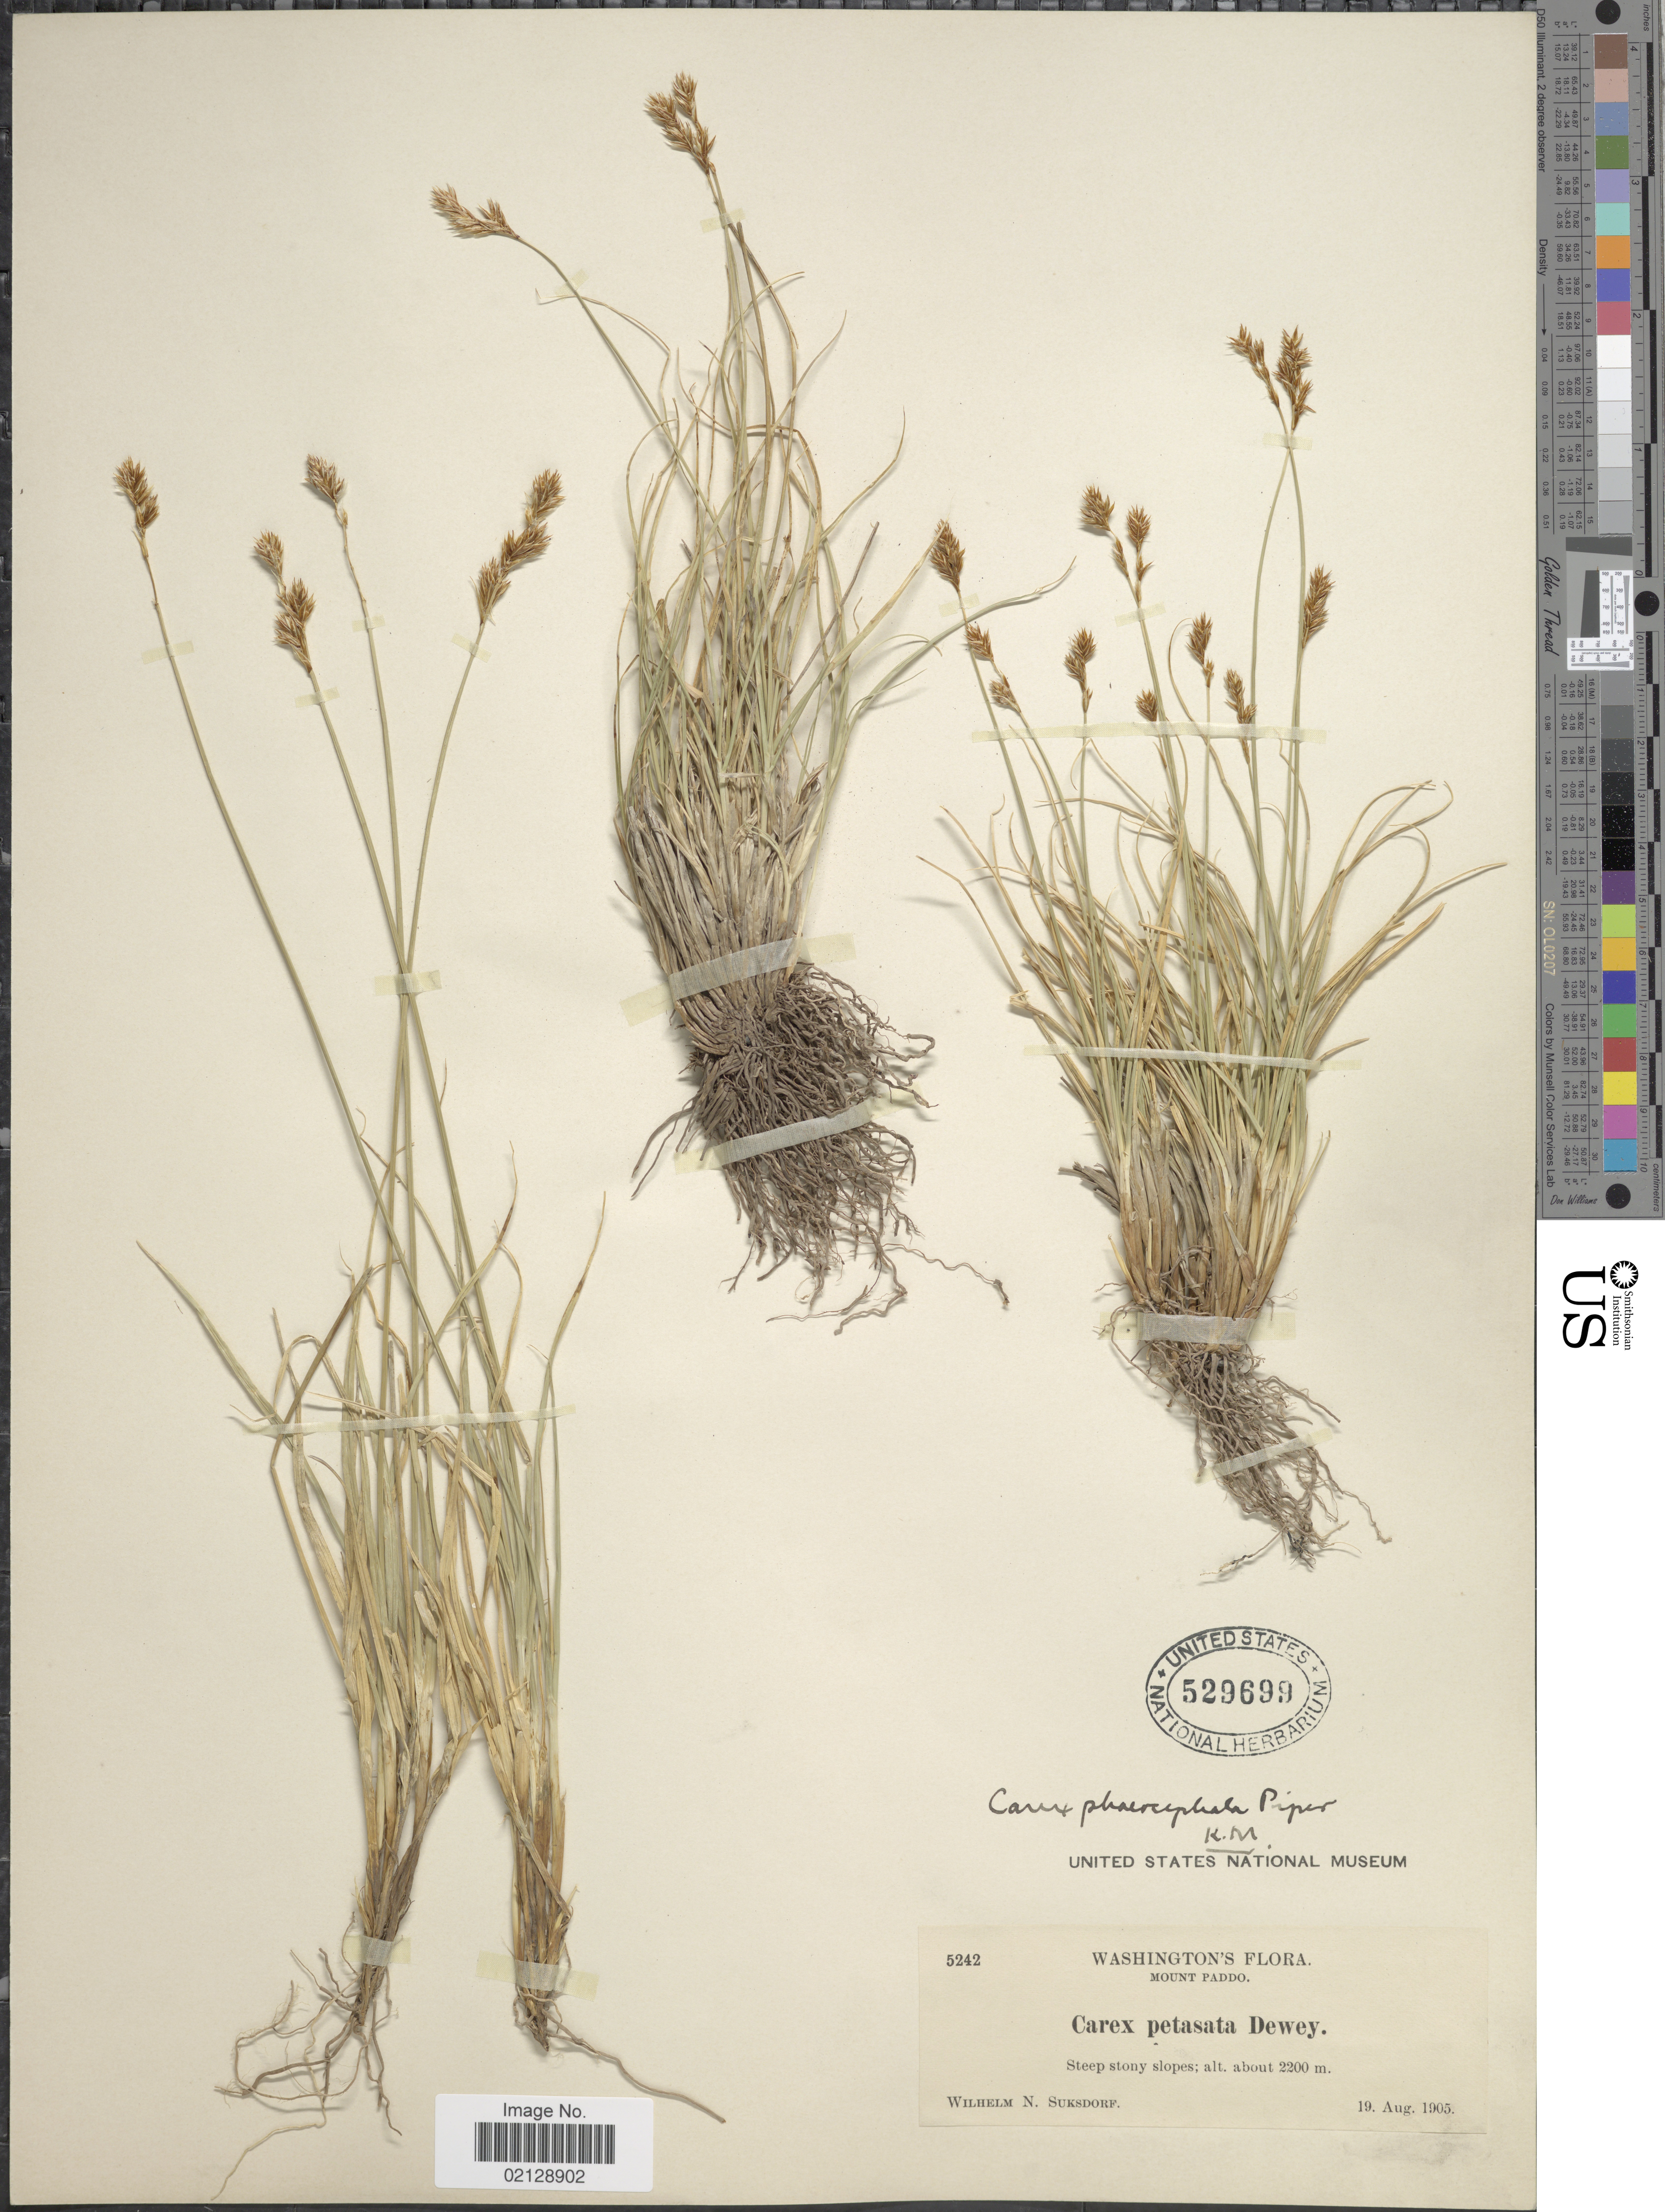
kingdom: Plantae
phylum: Tracheophyta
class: Liliopsida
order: Poales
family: Cyperaceae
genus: Carex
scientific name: Carex phaeocephala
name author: Piper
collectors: W. N. Suksdorf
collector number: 5242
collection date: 1905-08-19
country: United States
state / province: Washington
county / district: Skamania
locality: Mount Paddo, Steep stony slopes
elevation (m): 2200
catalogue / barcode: US 529699